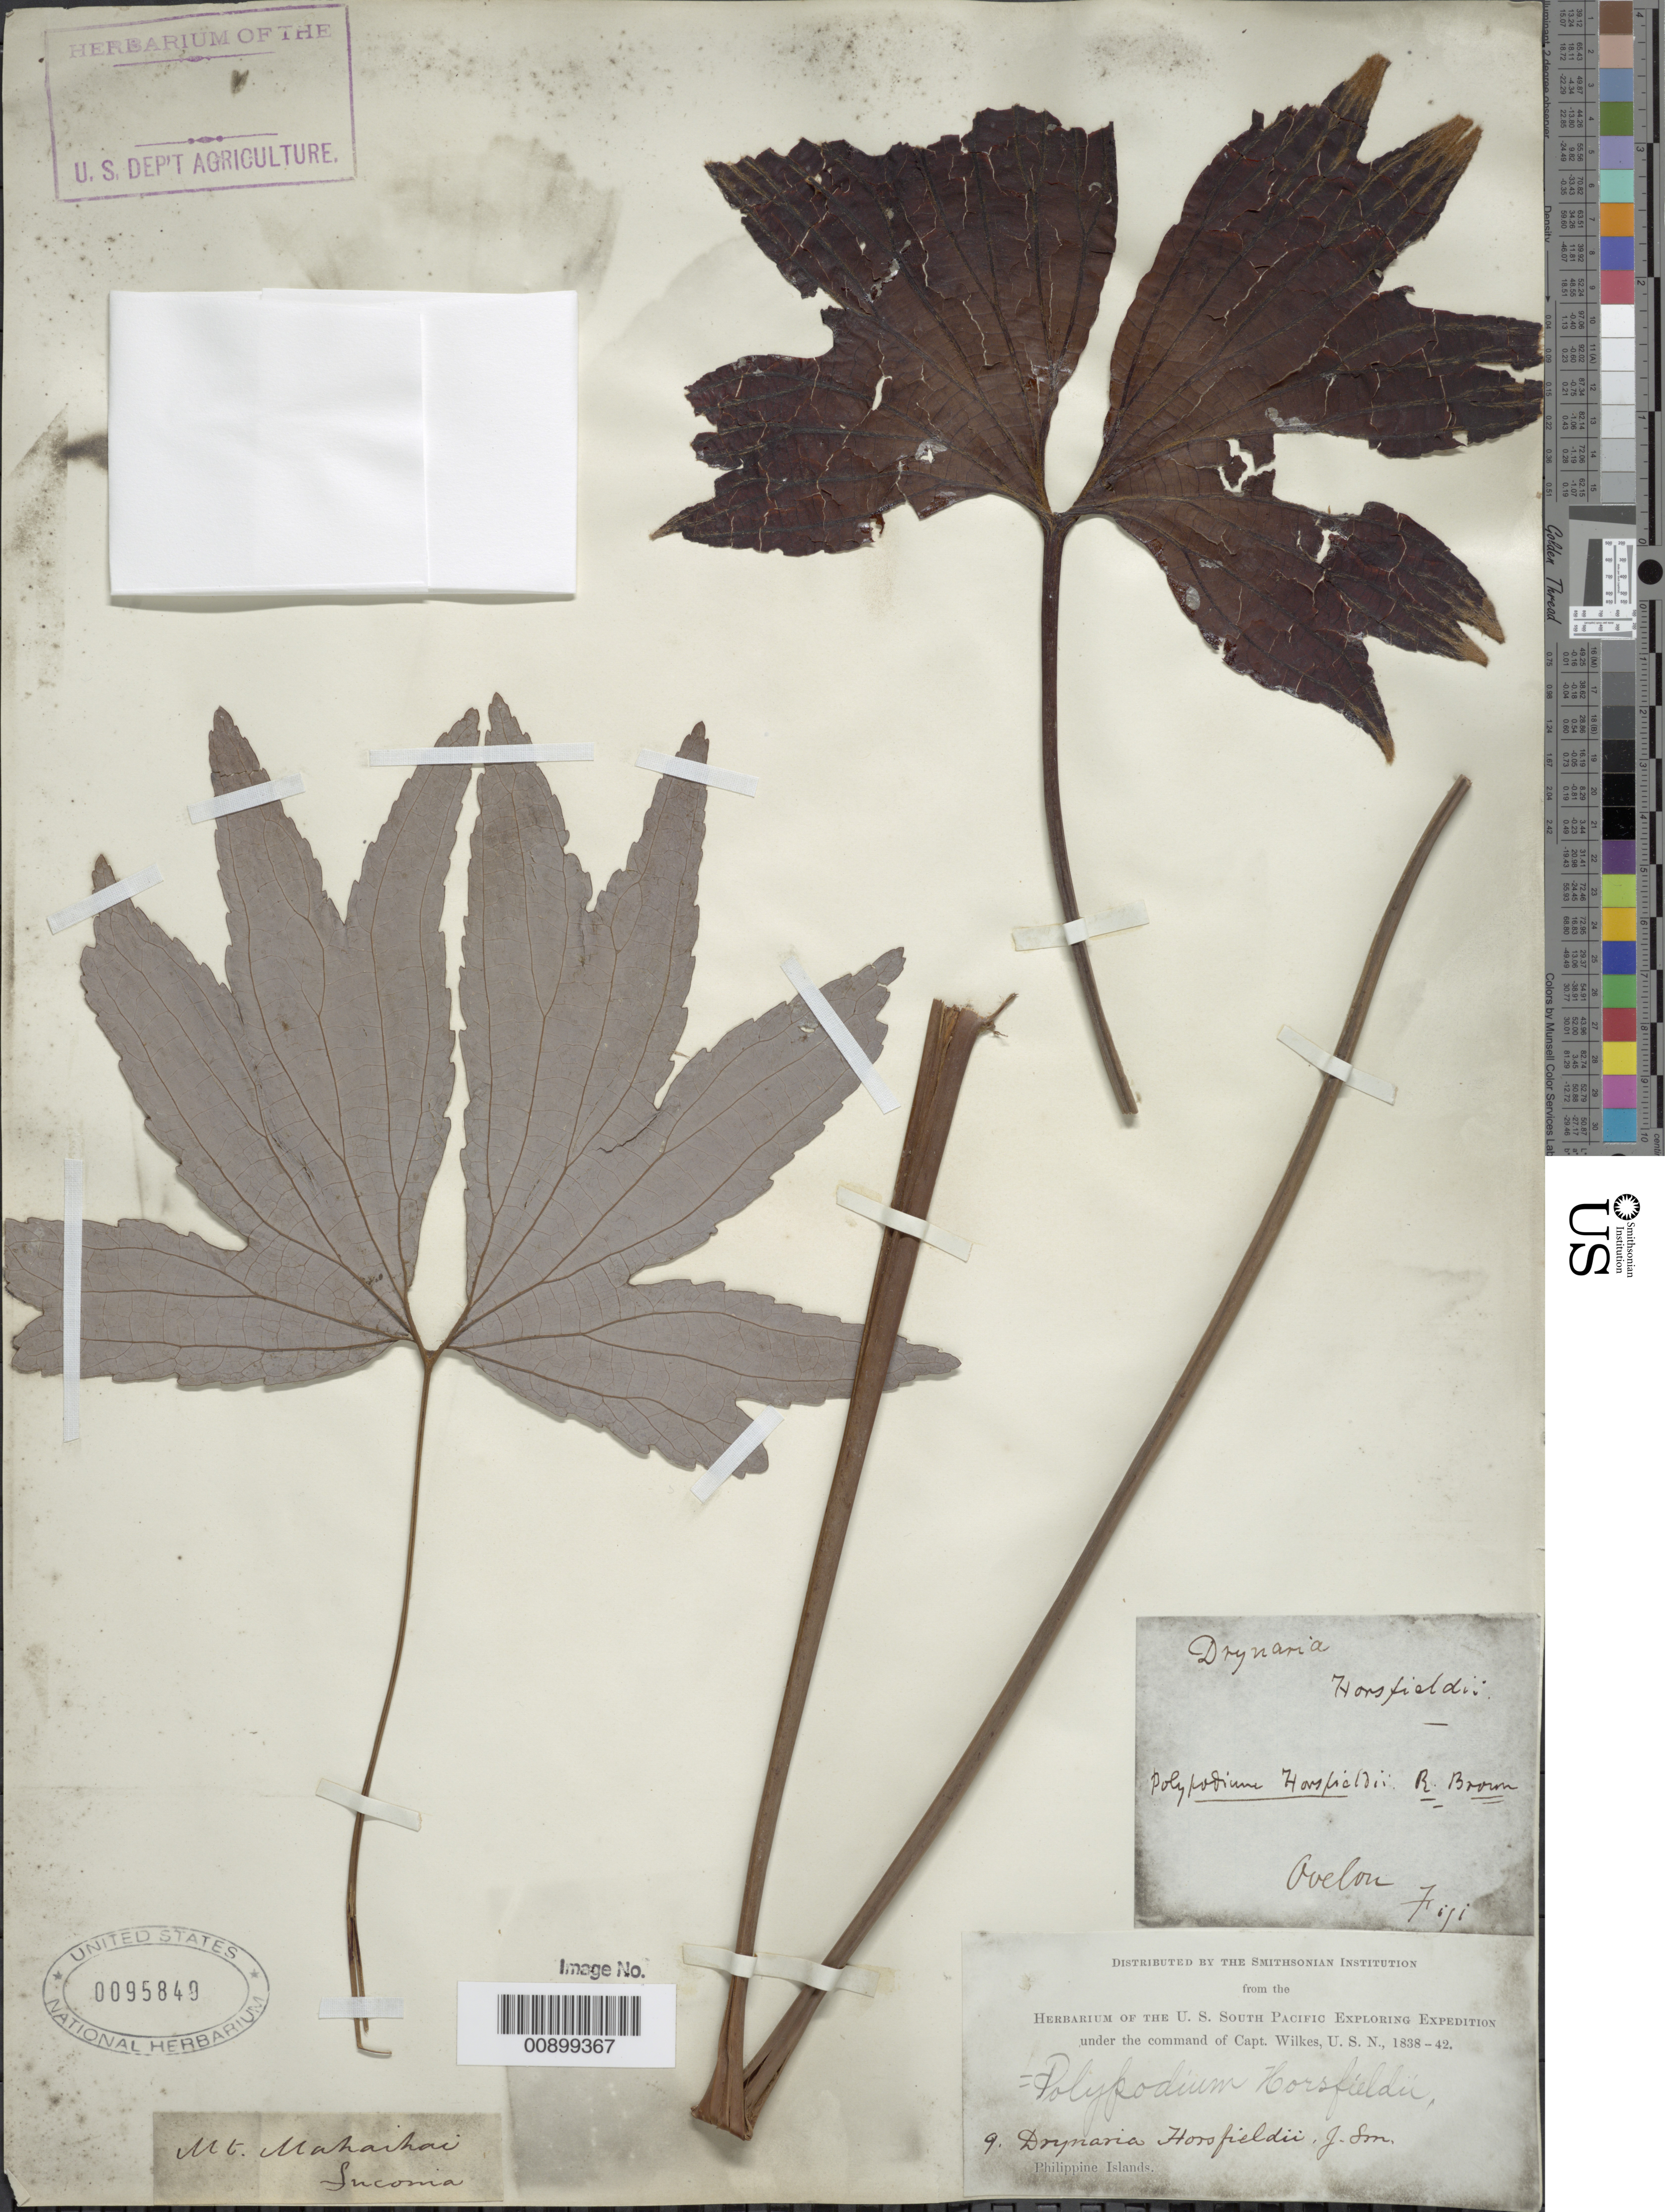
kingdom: Plantae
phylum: Tracheophyta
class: Polypodiopsida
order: Gleicheniales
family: Dipteridaceae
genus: Dipteris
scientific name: Dipteris conjugata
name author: Reinw.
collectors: Wilkes Explor. Exped.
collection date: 1838/1842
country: Philippines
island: Luconia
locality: Philippine Islands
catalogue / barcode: US 95849